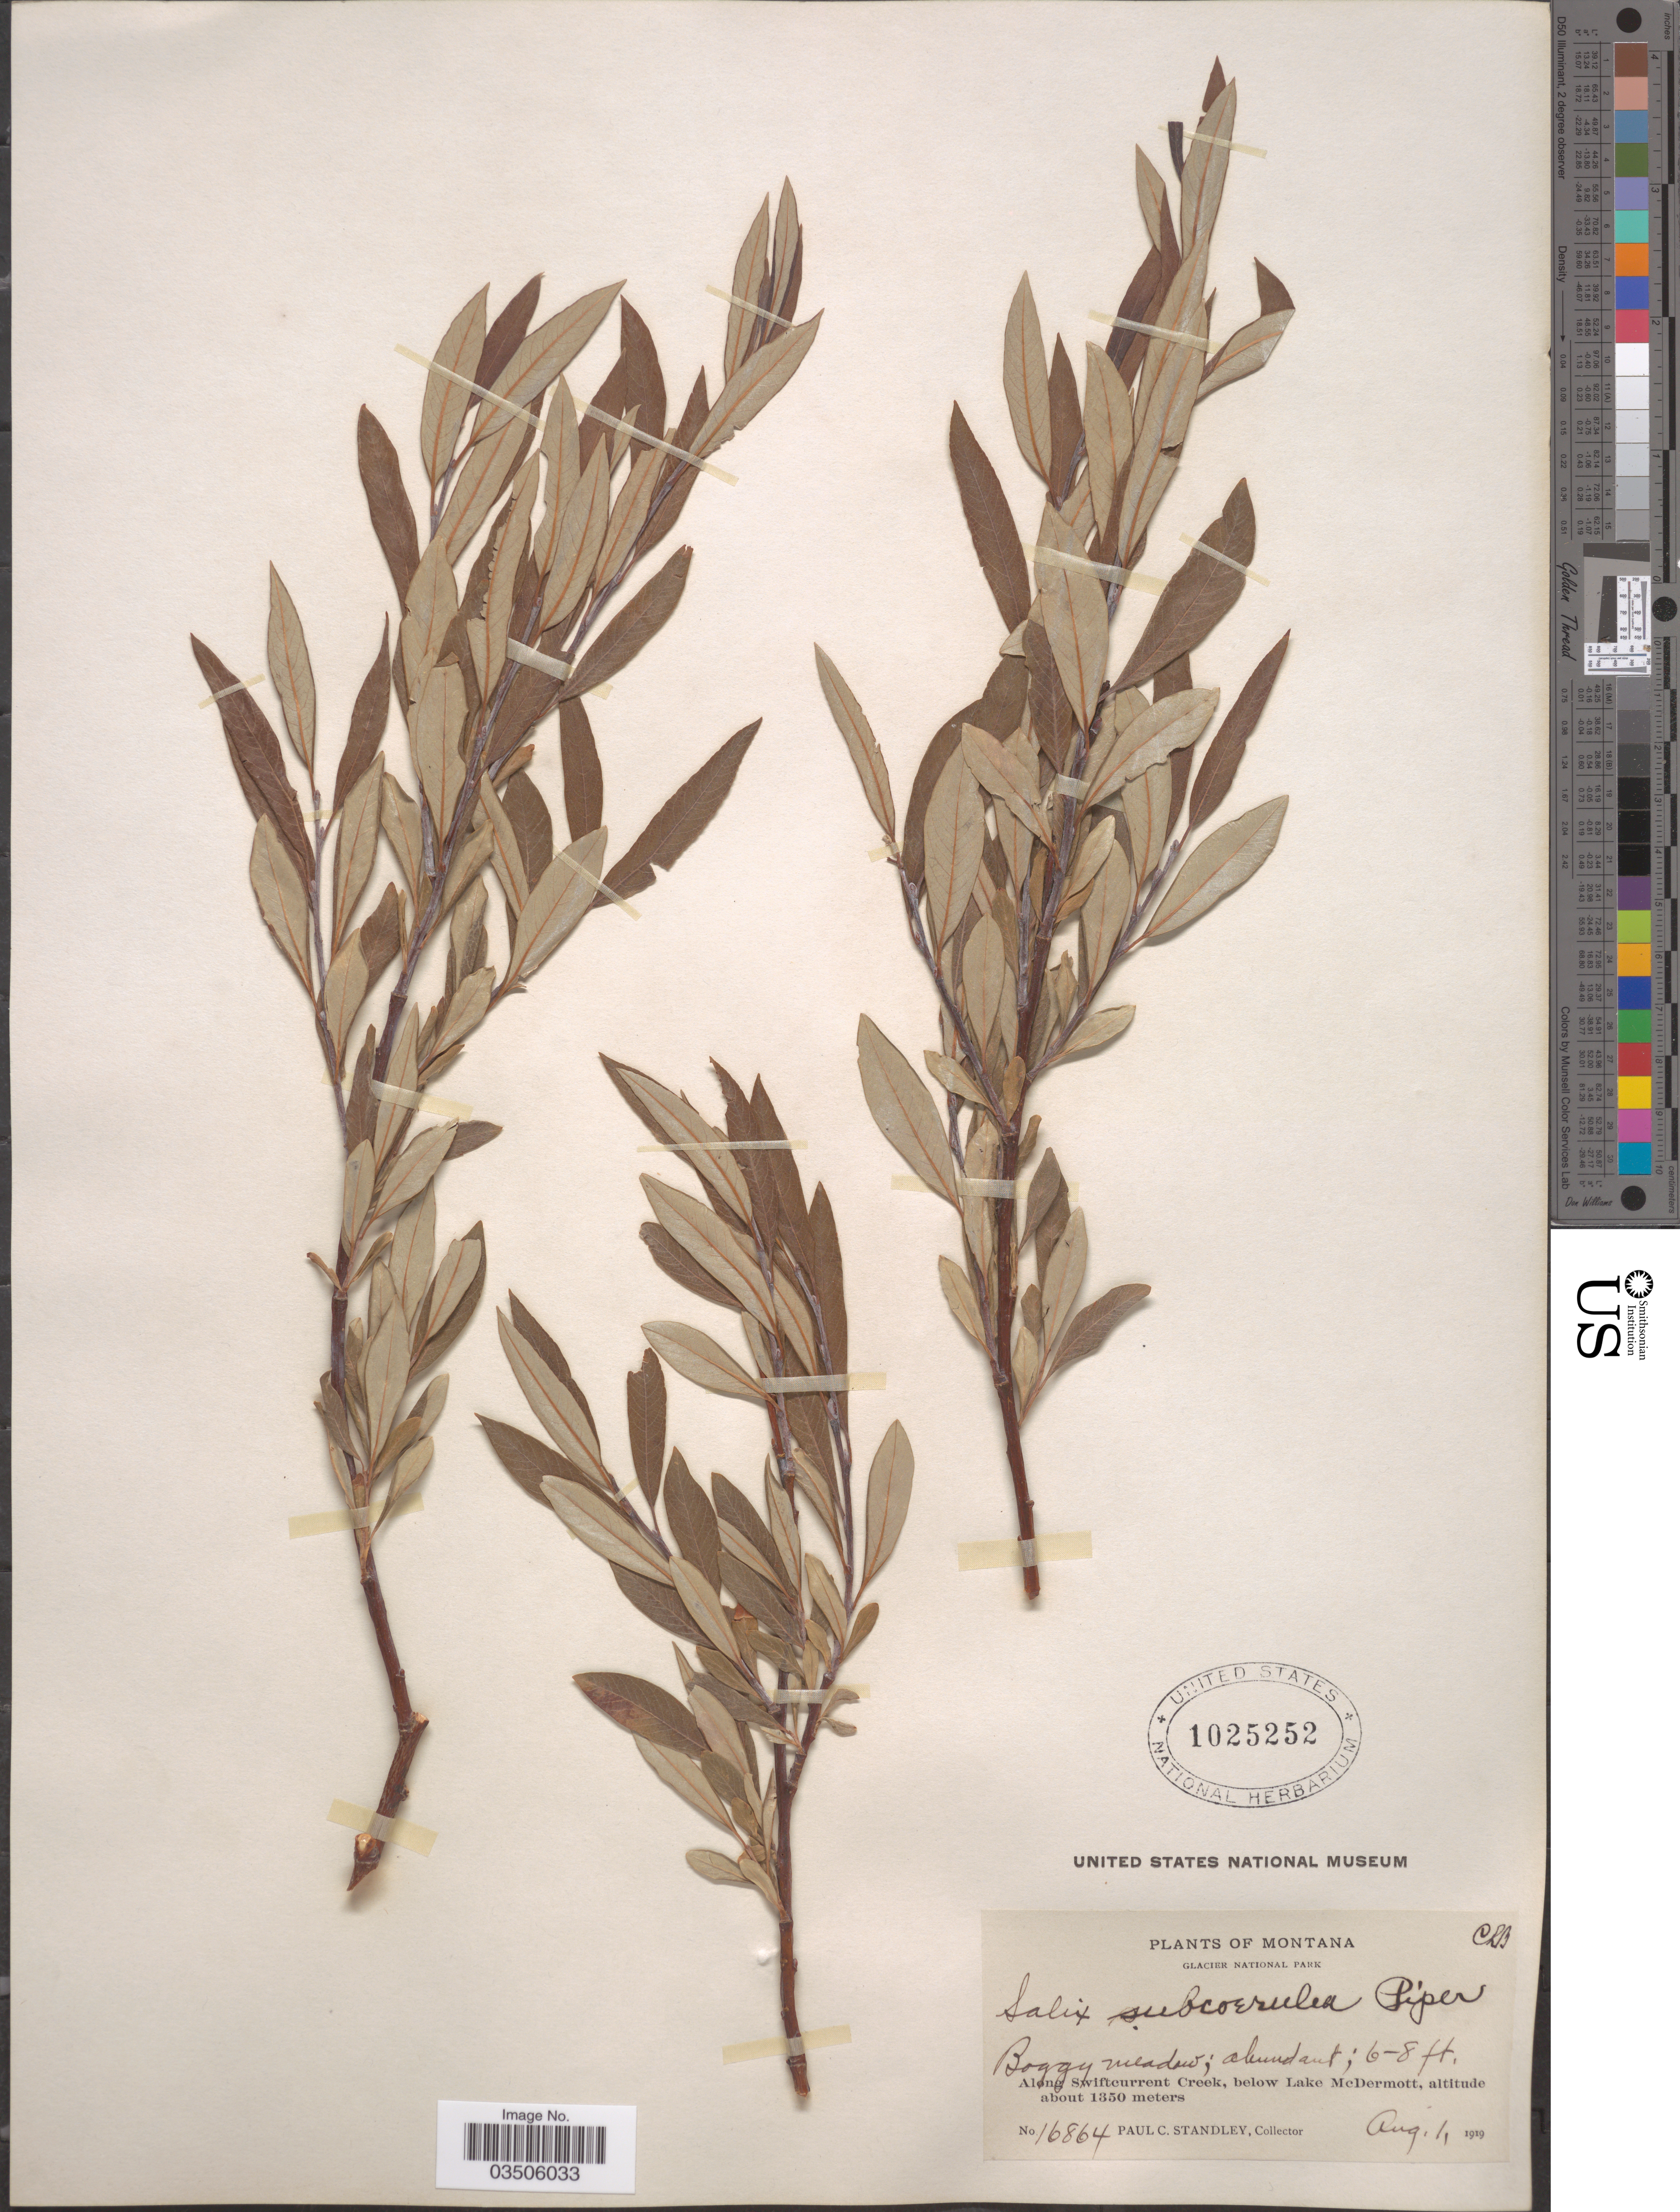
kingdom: Plantae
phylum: Tracheophyta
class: Magnoliopsida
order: Malpighiales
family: Salicaceae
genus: Salix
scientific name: Salix subcoerulea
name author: Piper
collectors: P. C. Standley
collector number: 16864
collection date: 1919-08-01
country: United States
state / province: Montana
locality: Glacier National Park. Alogn Swiftcurrent Creek, below Lake McDermott.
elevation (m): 1350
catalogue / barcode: US 1025252